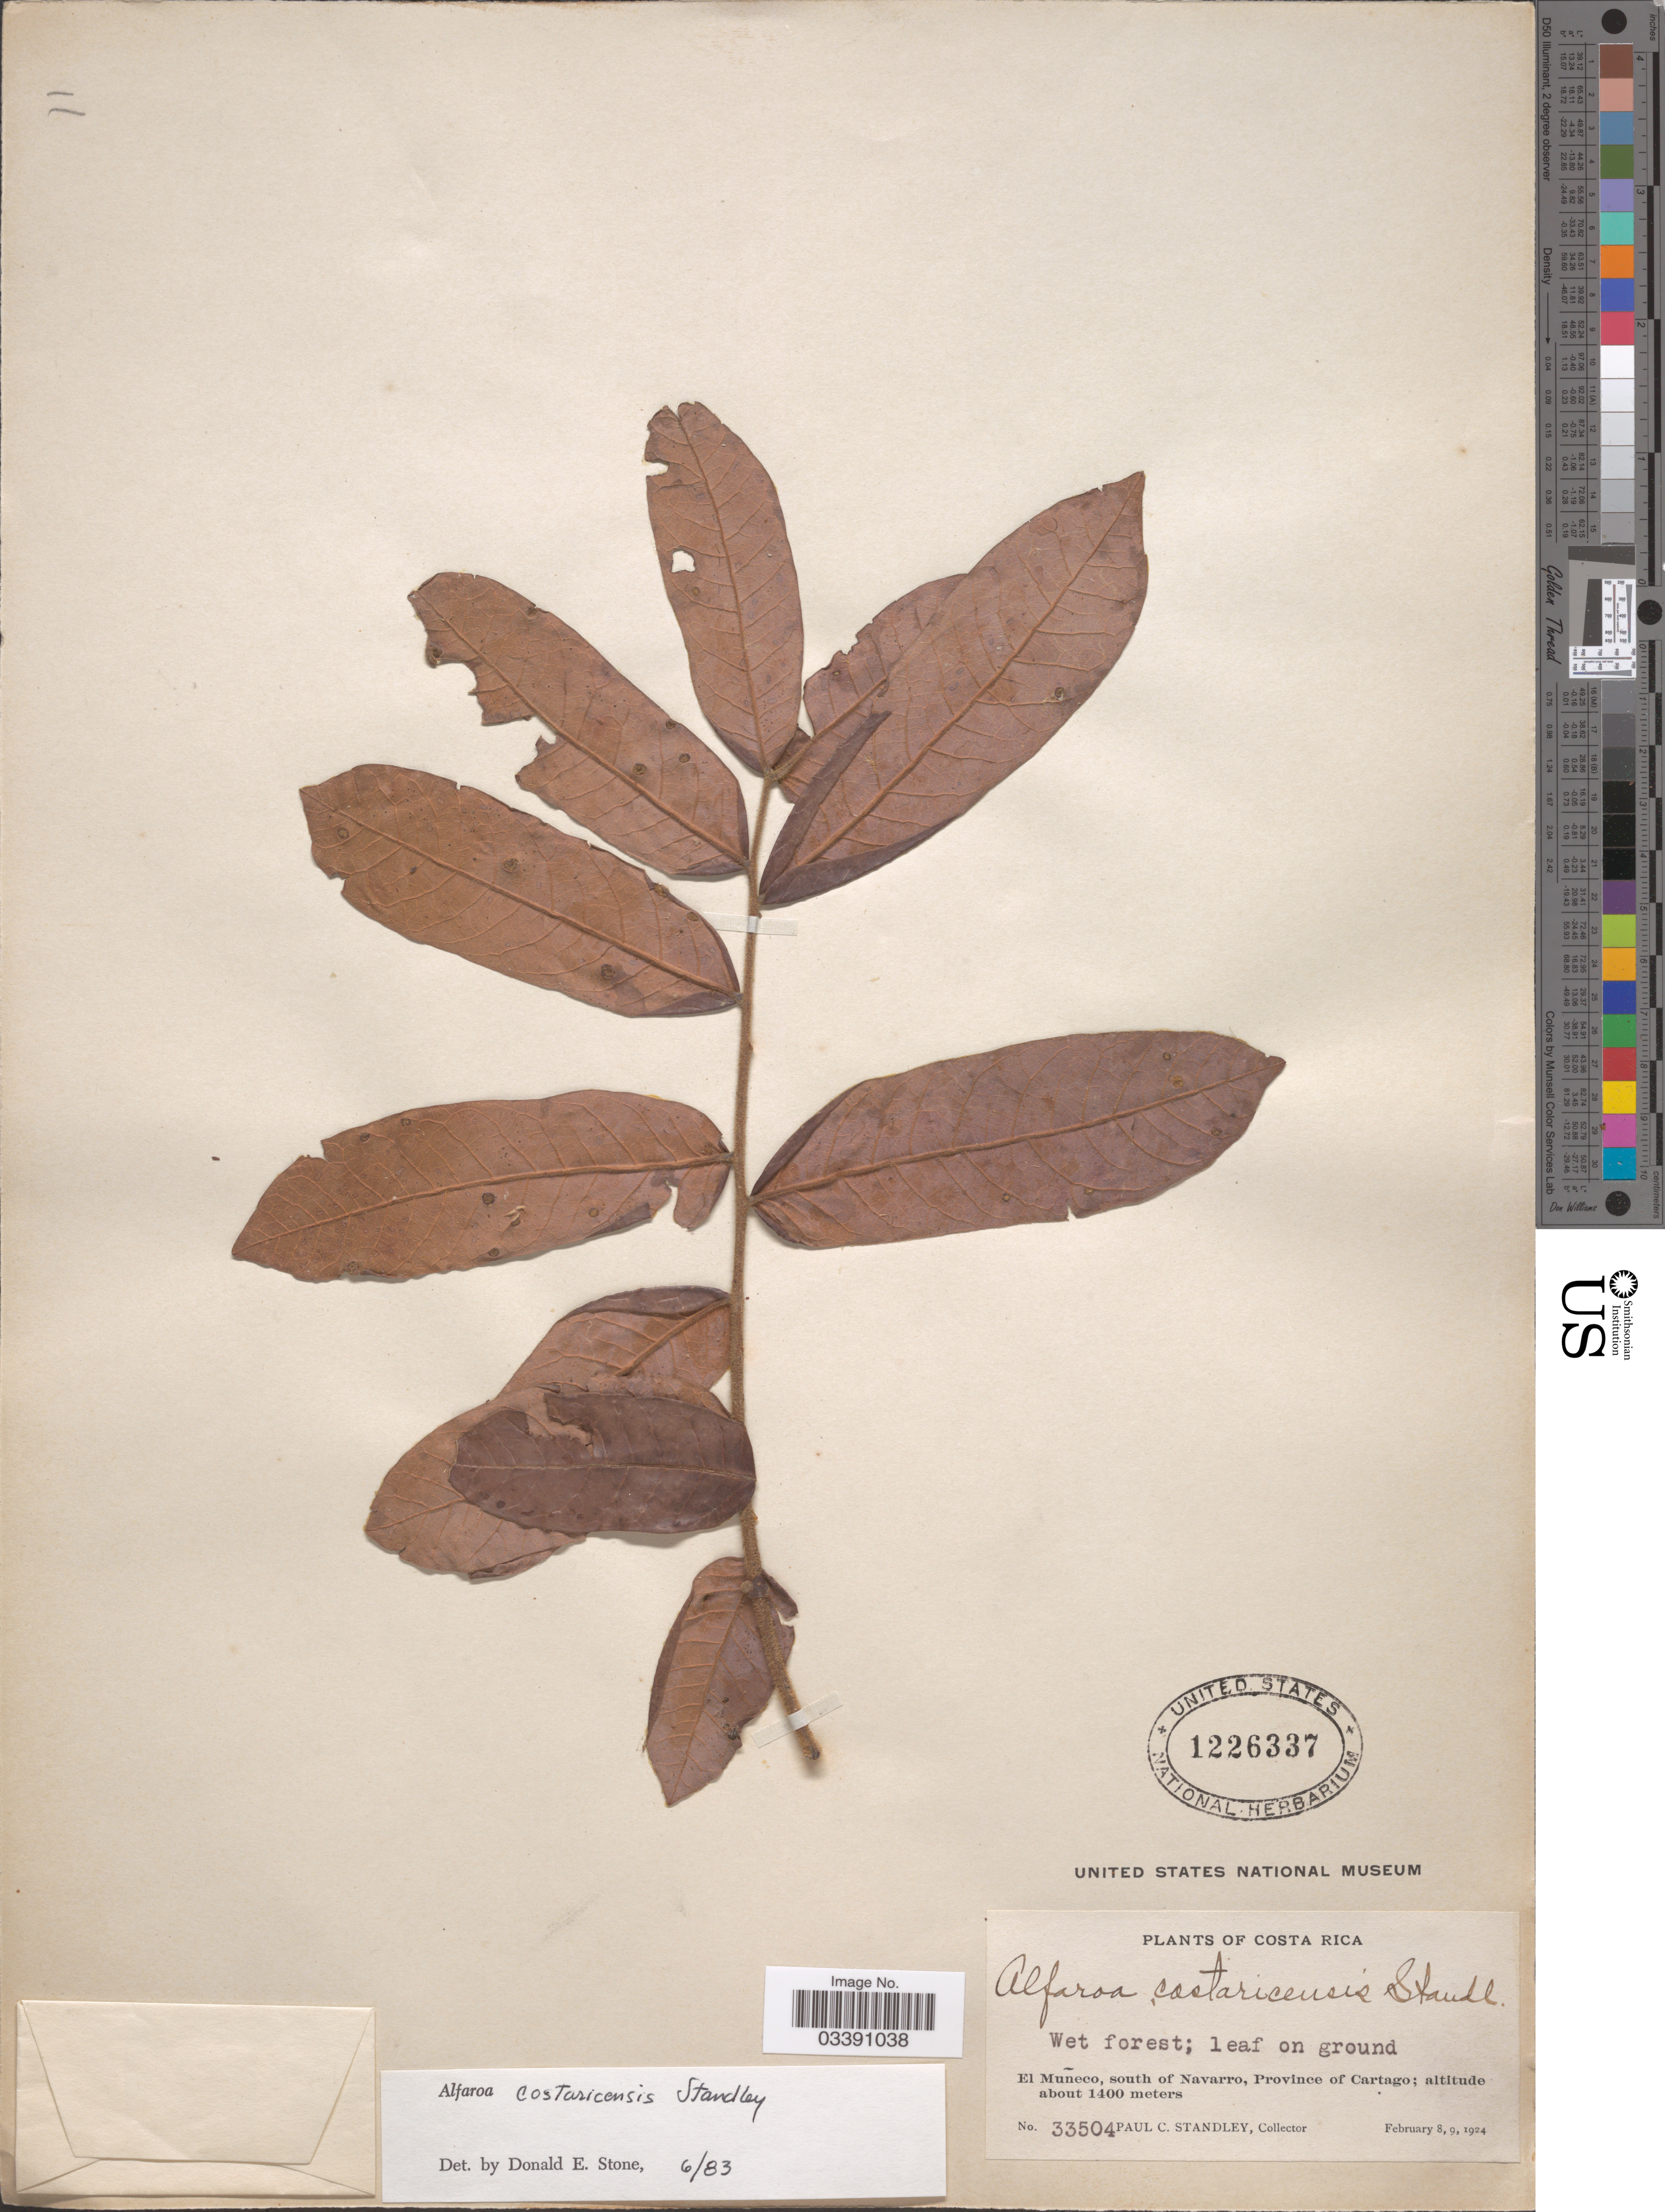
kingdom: Plantae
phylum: Tracheophyta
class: Magnoliopsida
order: Fagales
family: Juglandaceae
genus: Alfaroa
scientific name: Alfaroa costaricensis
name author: Standl.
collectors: P. C. Standley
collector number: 33504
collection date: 1924-02-08/1924-02-09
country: Costa Rica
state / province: Cartago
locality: El Muñeco, south of Navarro.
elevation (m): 1400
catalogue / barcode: US 1226337